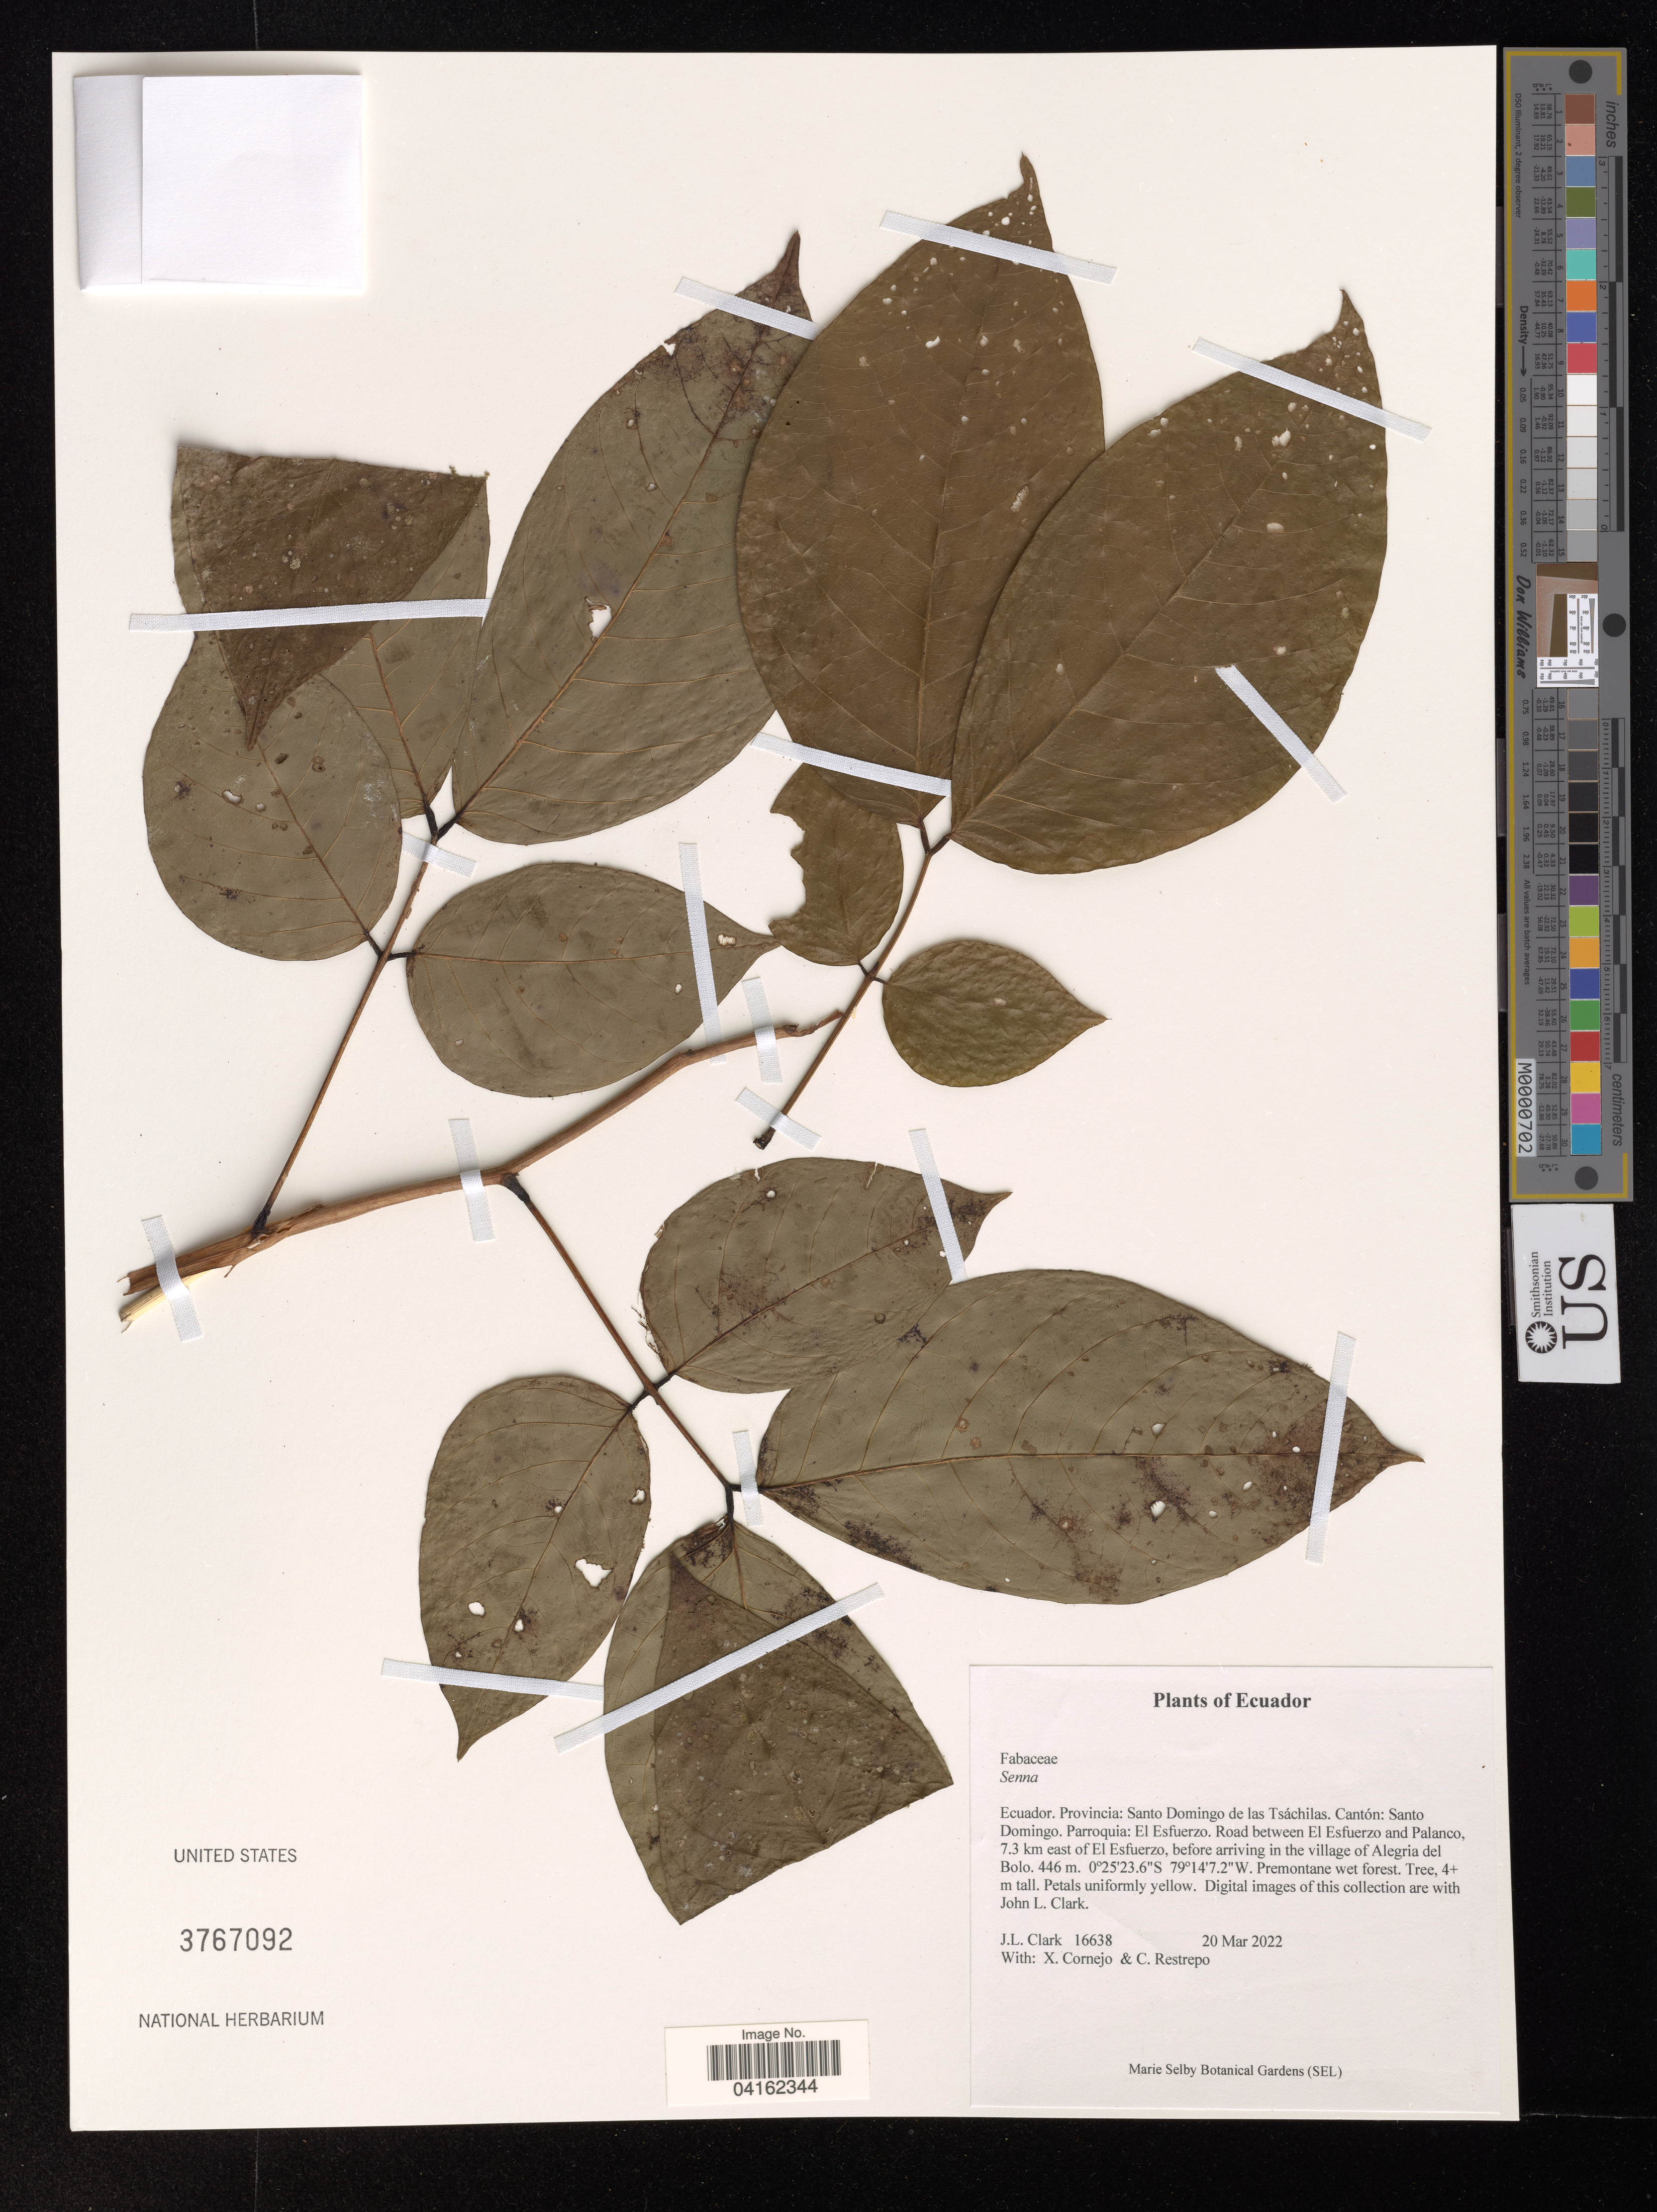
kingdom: Plantae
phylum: Tracheophyta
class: Magnoliopsida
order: Fabales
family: Fabaceae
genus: Senna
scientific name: Senna sp.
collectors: J. L. Clark, X. Cornejo & C. Restrepo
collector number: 16638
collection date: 2022-03-20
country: Ecuador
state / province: Tsáchilas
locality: Provincia: Santo Domingo de las Tsáchilas. Cantón: Santo Domingo. Parroquia: El Esfuerzo. Road between El Esfuerzo and Palanco, 7.3 km east of El Esfuerzo, before arriving in the village of Alegria del Bolo.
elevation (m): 446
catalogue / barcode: US 3767092